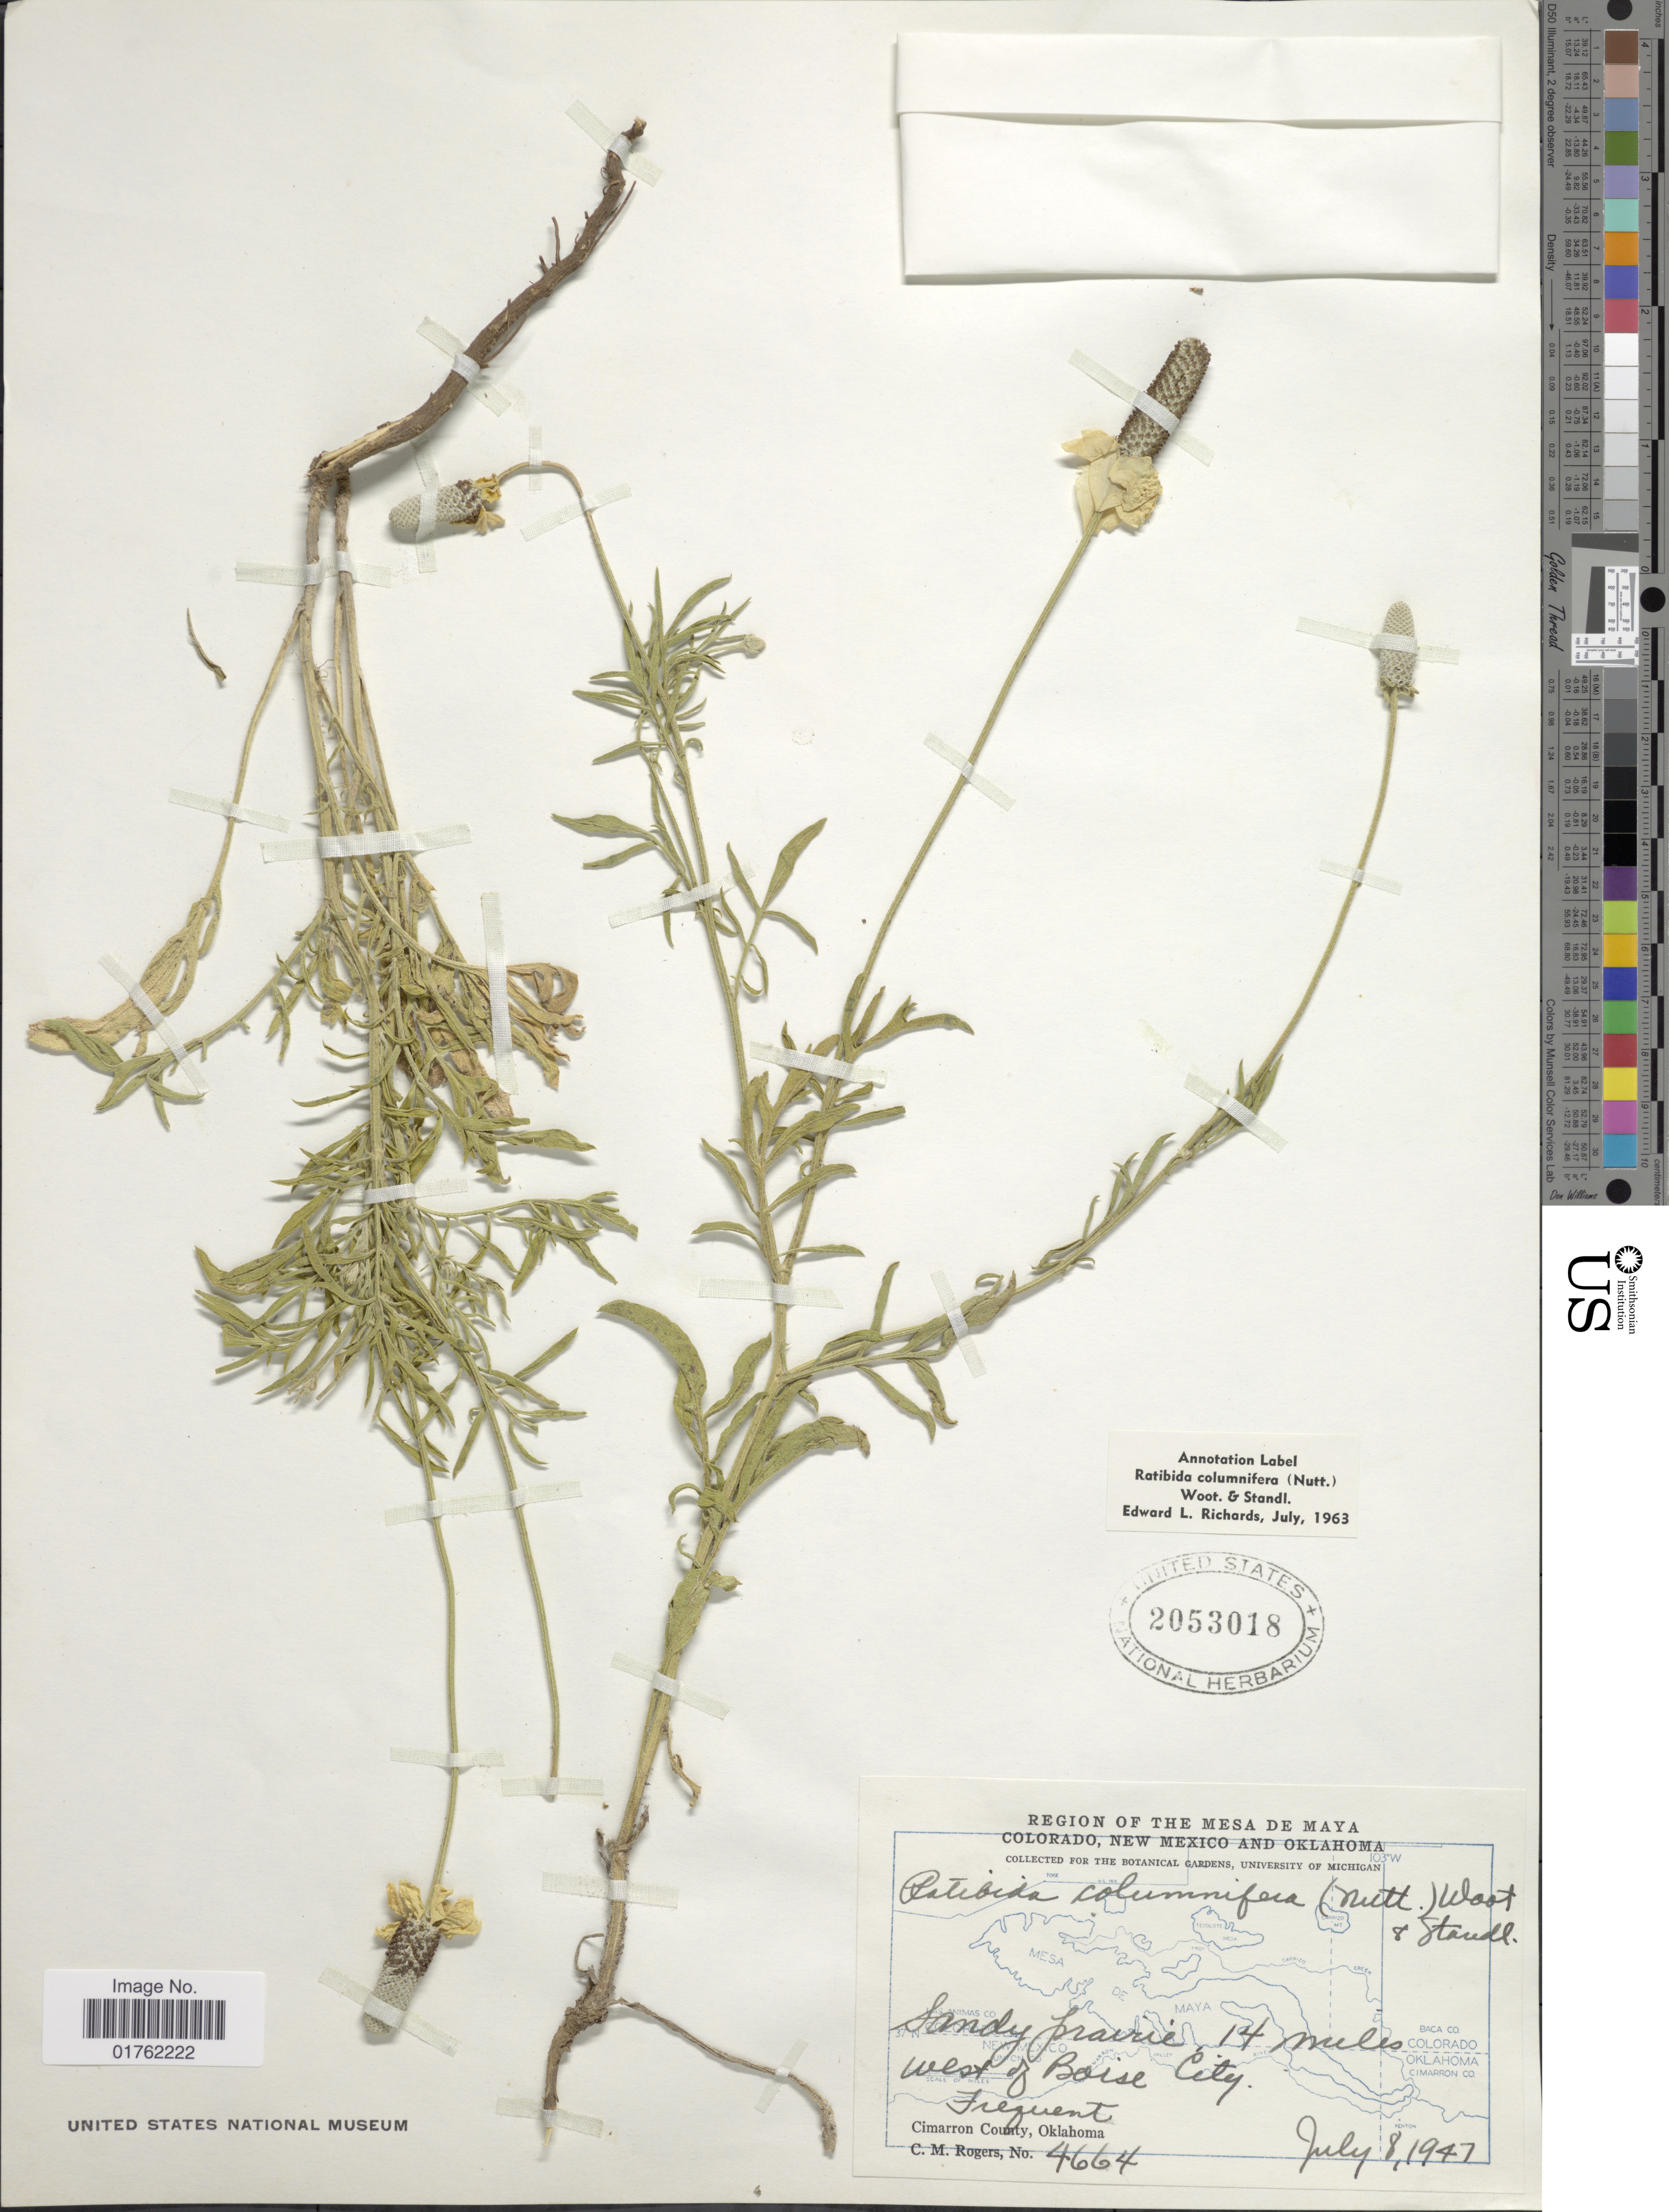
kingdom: Plantae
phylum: Tracheophyta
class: Magnoliopsida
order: Asterales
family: Asteraceae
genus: Ratibida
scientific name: Ratibida columnaris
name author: (Pursh) D. Don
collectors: C. M. Rogers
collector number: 4664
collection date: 1847-07-08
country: United States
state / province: Oklahoma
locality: Region of the Mesa Maya, 14 miles west of Boise City, Cimarron County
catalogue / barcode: US 2053018